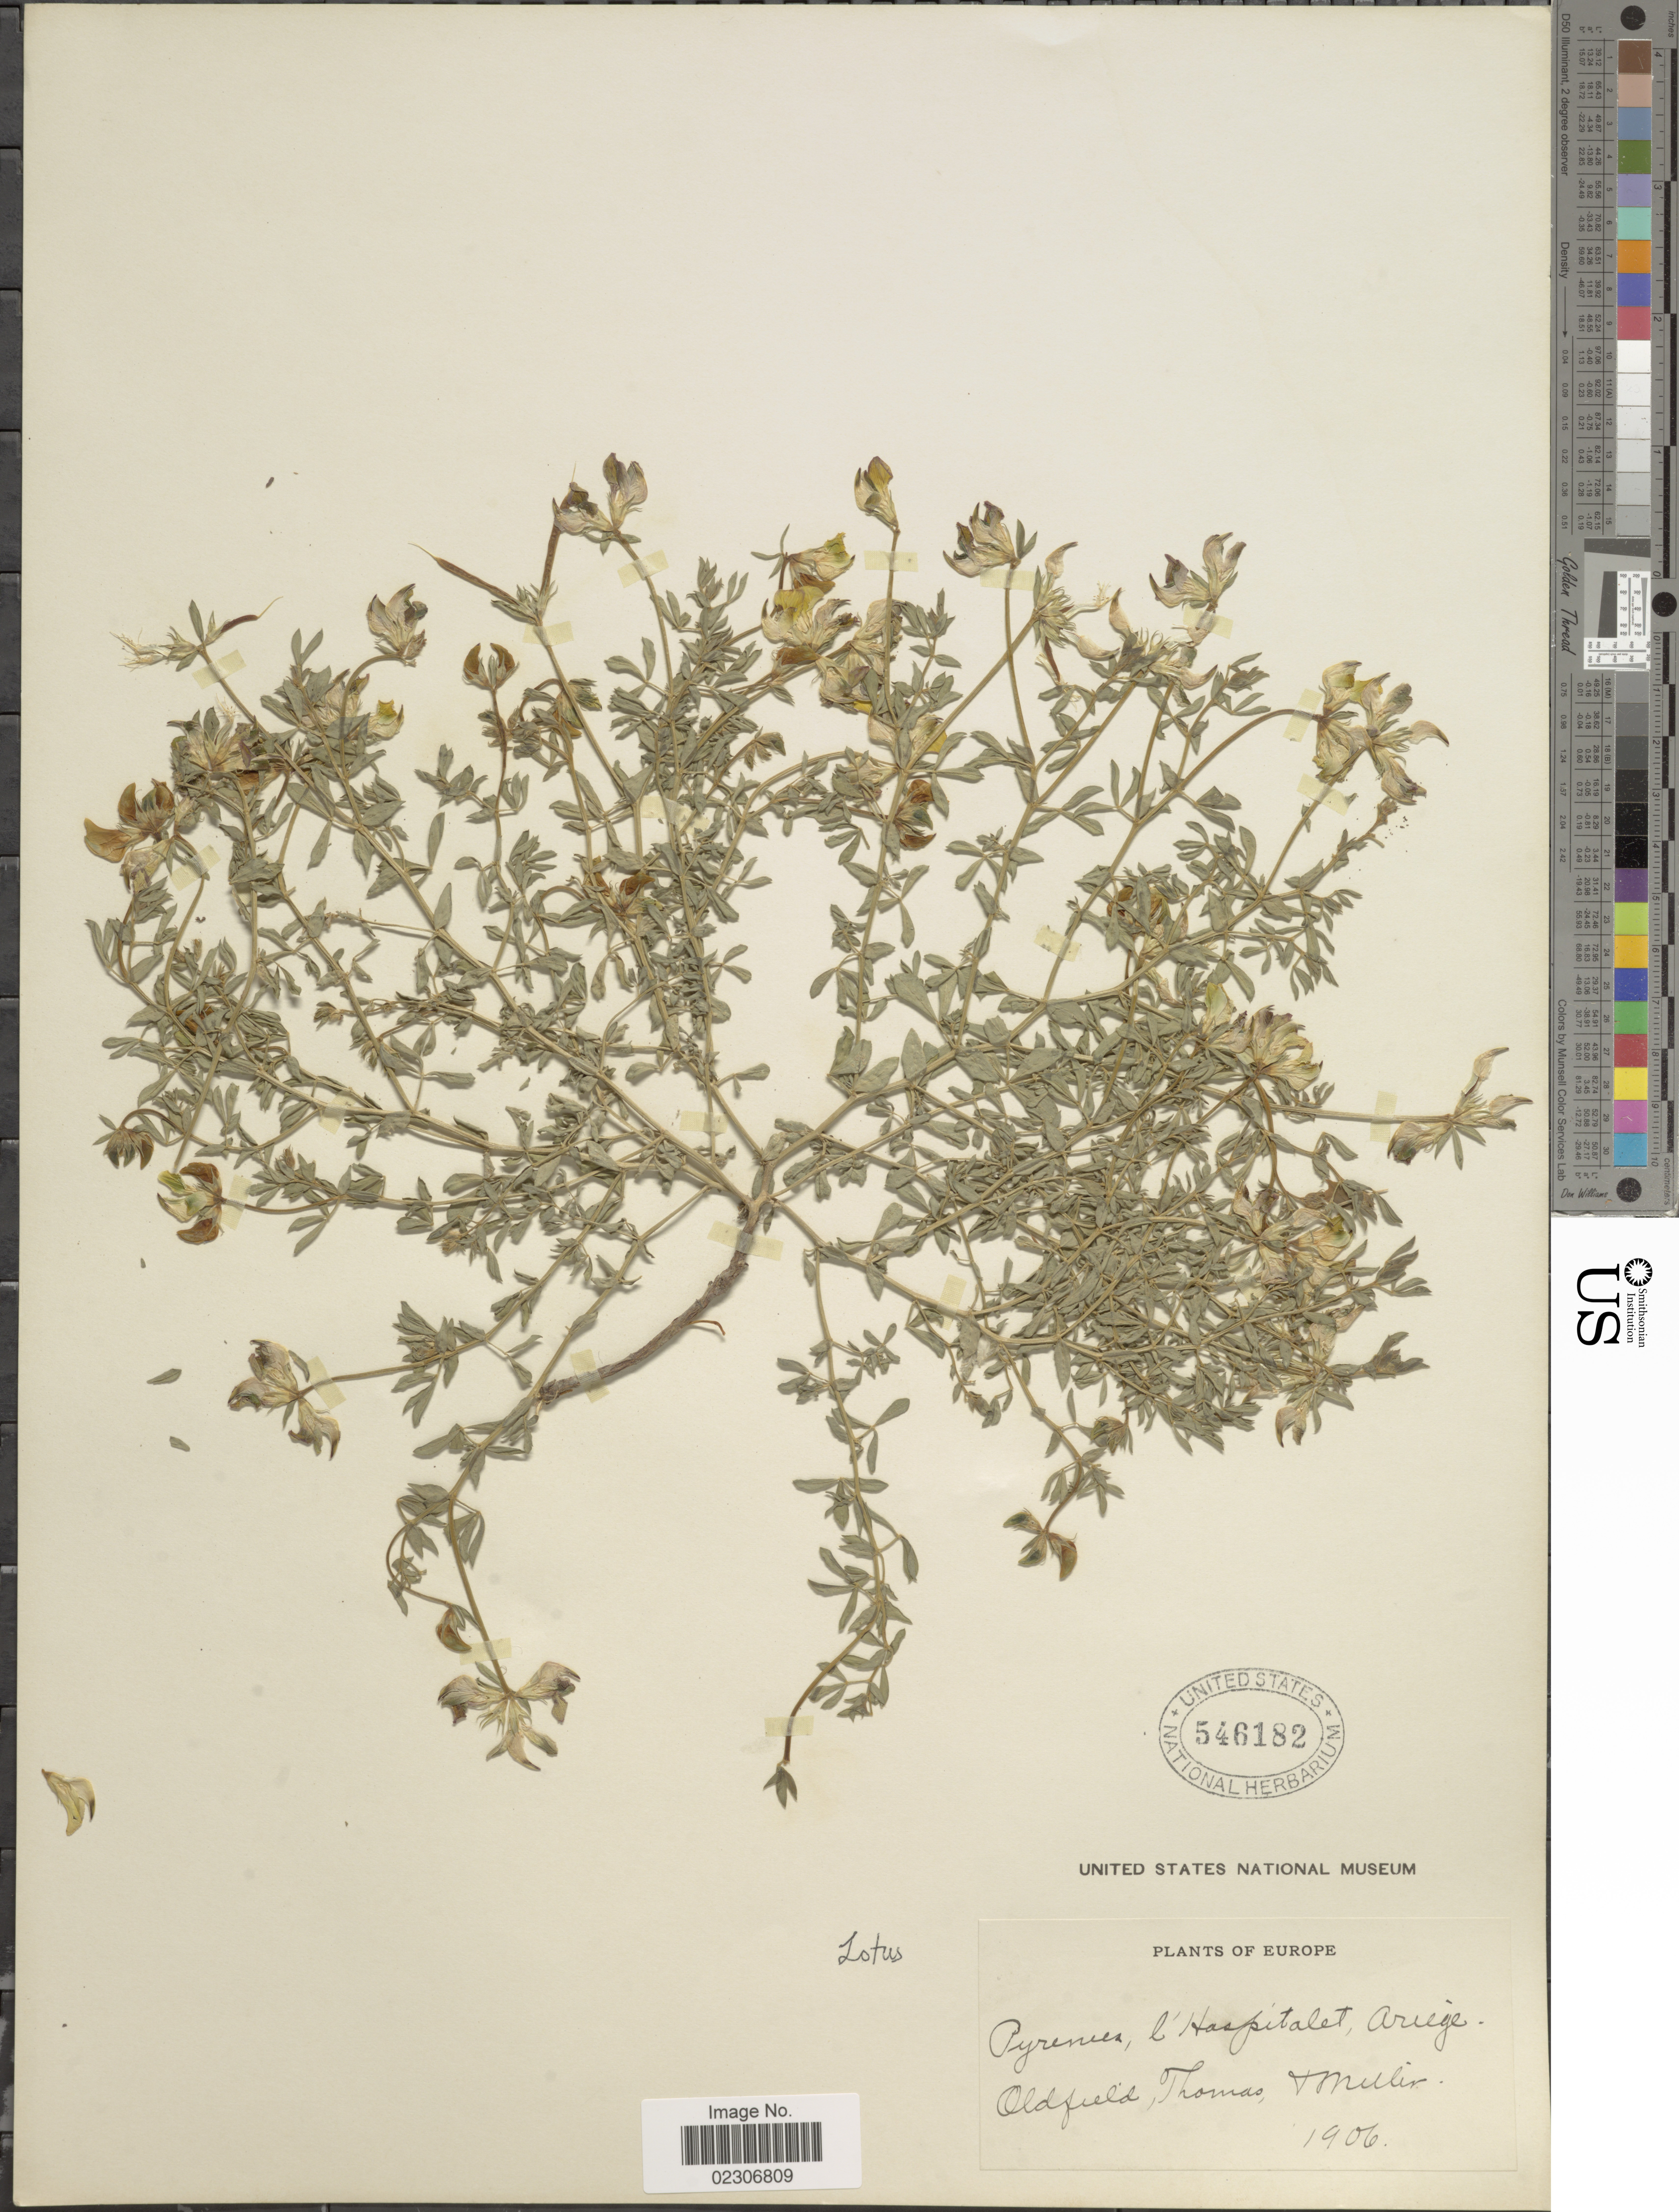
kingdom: Plantae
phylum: Tracheophyta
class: Magnoliopsida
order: Fabales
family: Fabaceae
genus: Lotus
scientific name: Lotus sp.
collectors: Oldfield, Thomas & G. S. Miller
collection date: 1906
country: France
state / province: Occitanie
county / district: Ariège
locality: Pyrenees, l'Haspitalet, Ariege [interpreted].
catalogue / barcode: US 546182